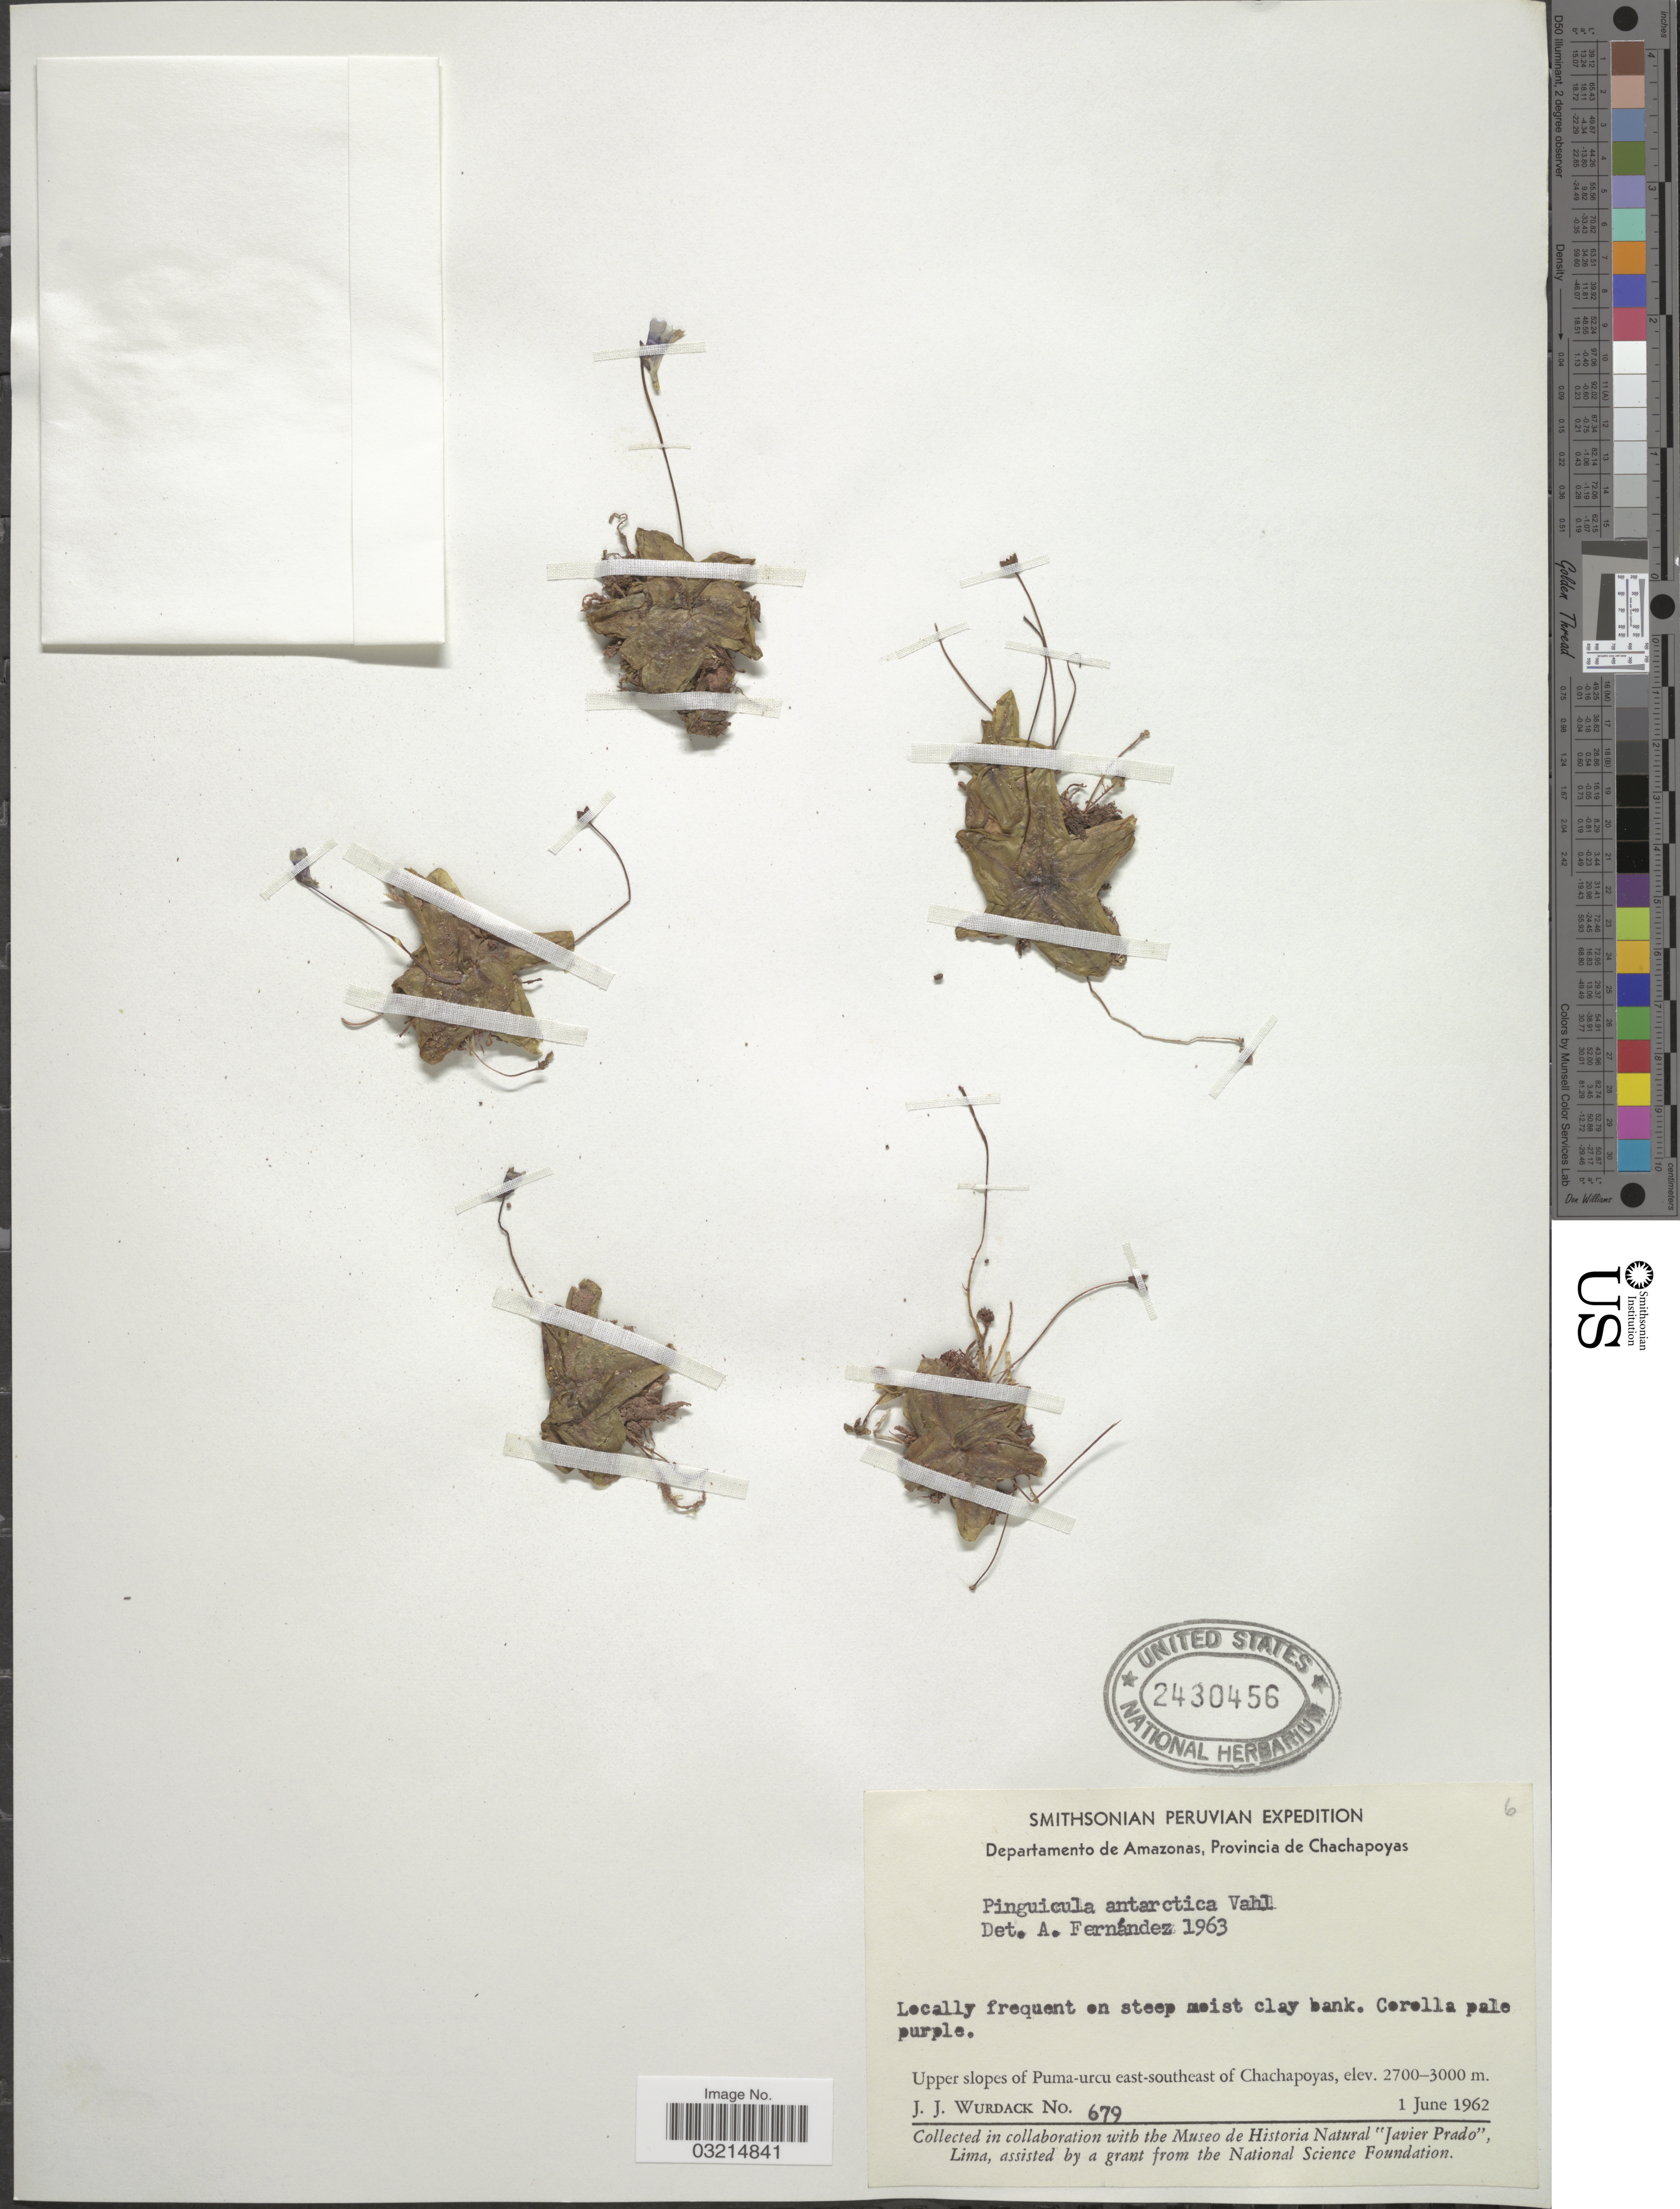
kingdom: Plantae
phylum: Tracheophyta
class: Magnoliopsida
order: Lamiales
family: Lentibulariaceae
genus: Pinguicula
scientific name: Pinguicula antarctica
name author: Vahl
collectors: J. J. Wurdack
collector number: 679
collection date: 1962-06-01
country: Peru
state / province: Amazonas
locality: Departamento de Amazonas, Provincia de Chachapoyas, Upper slopes of Puma-urcu east-southeast of Chachapoyas.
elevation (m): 2700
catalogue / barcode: US 2430456